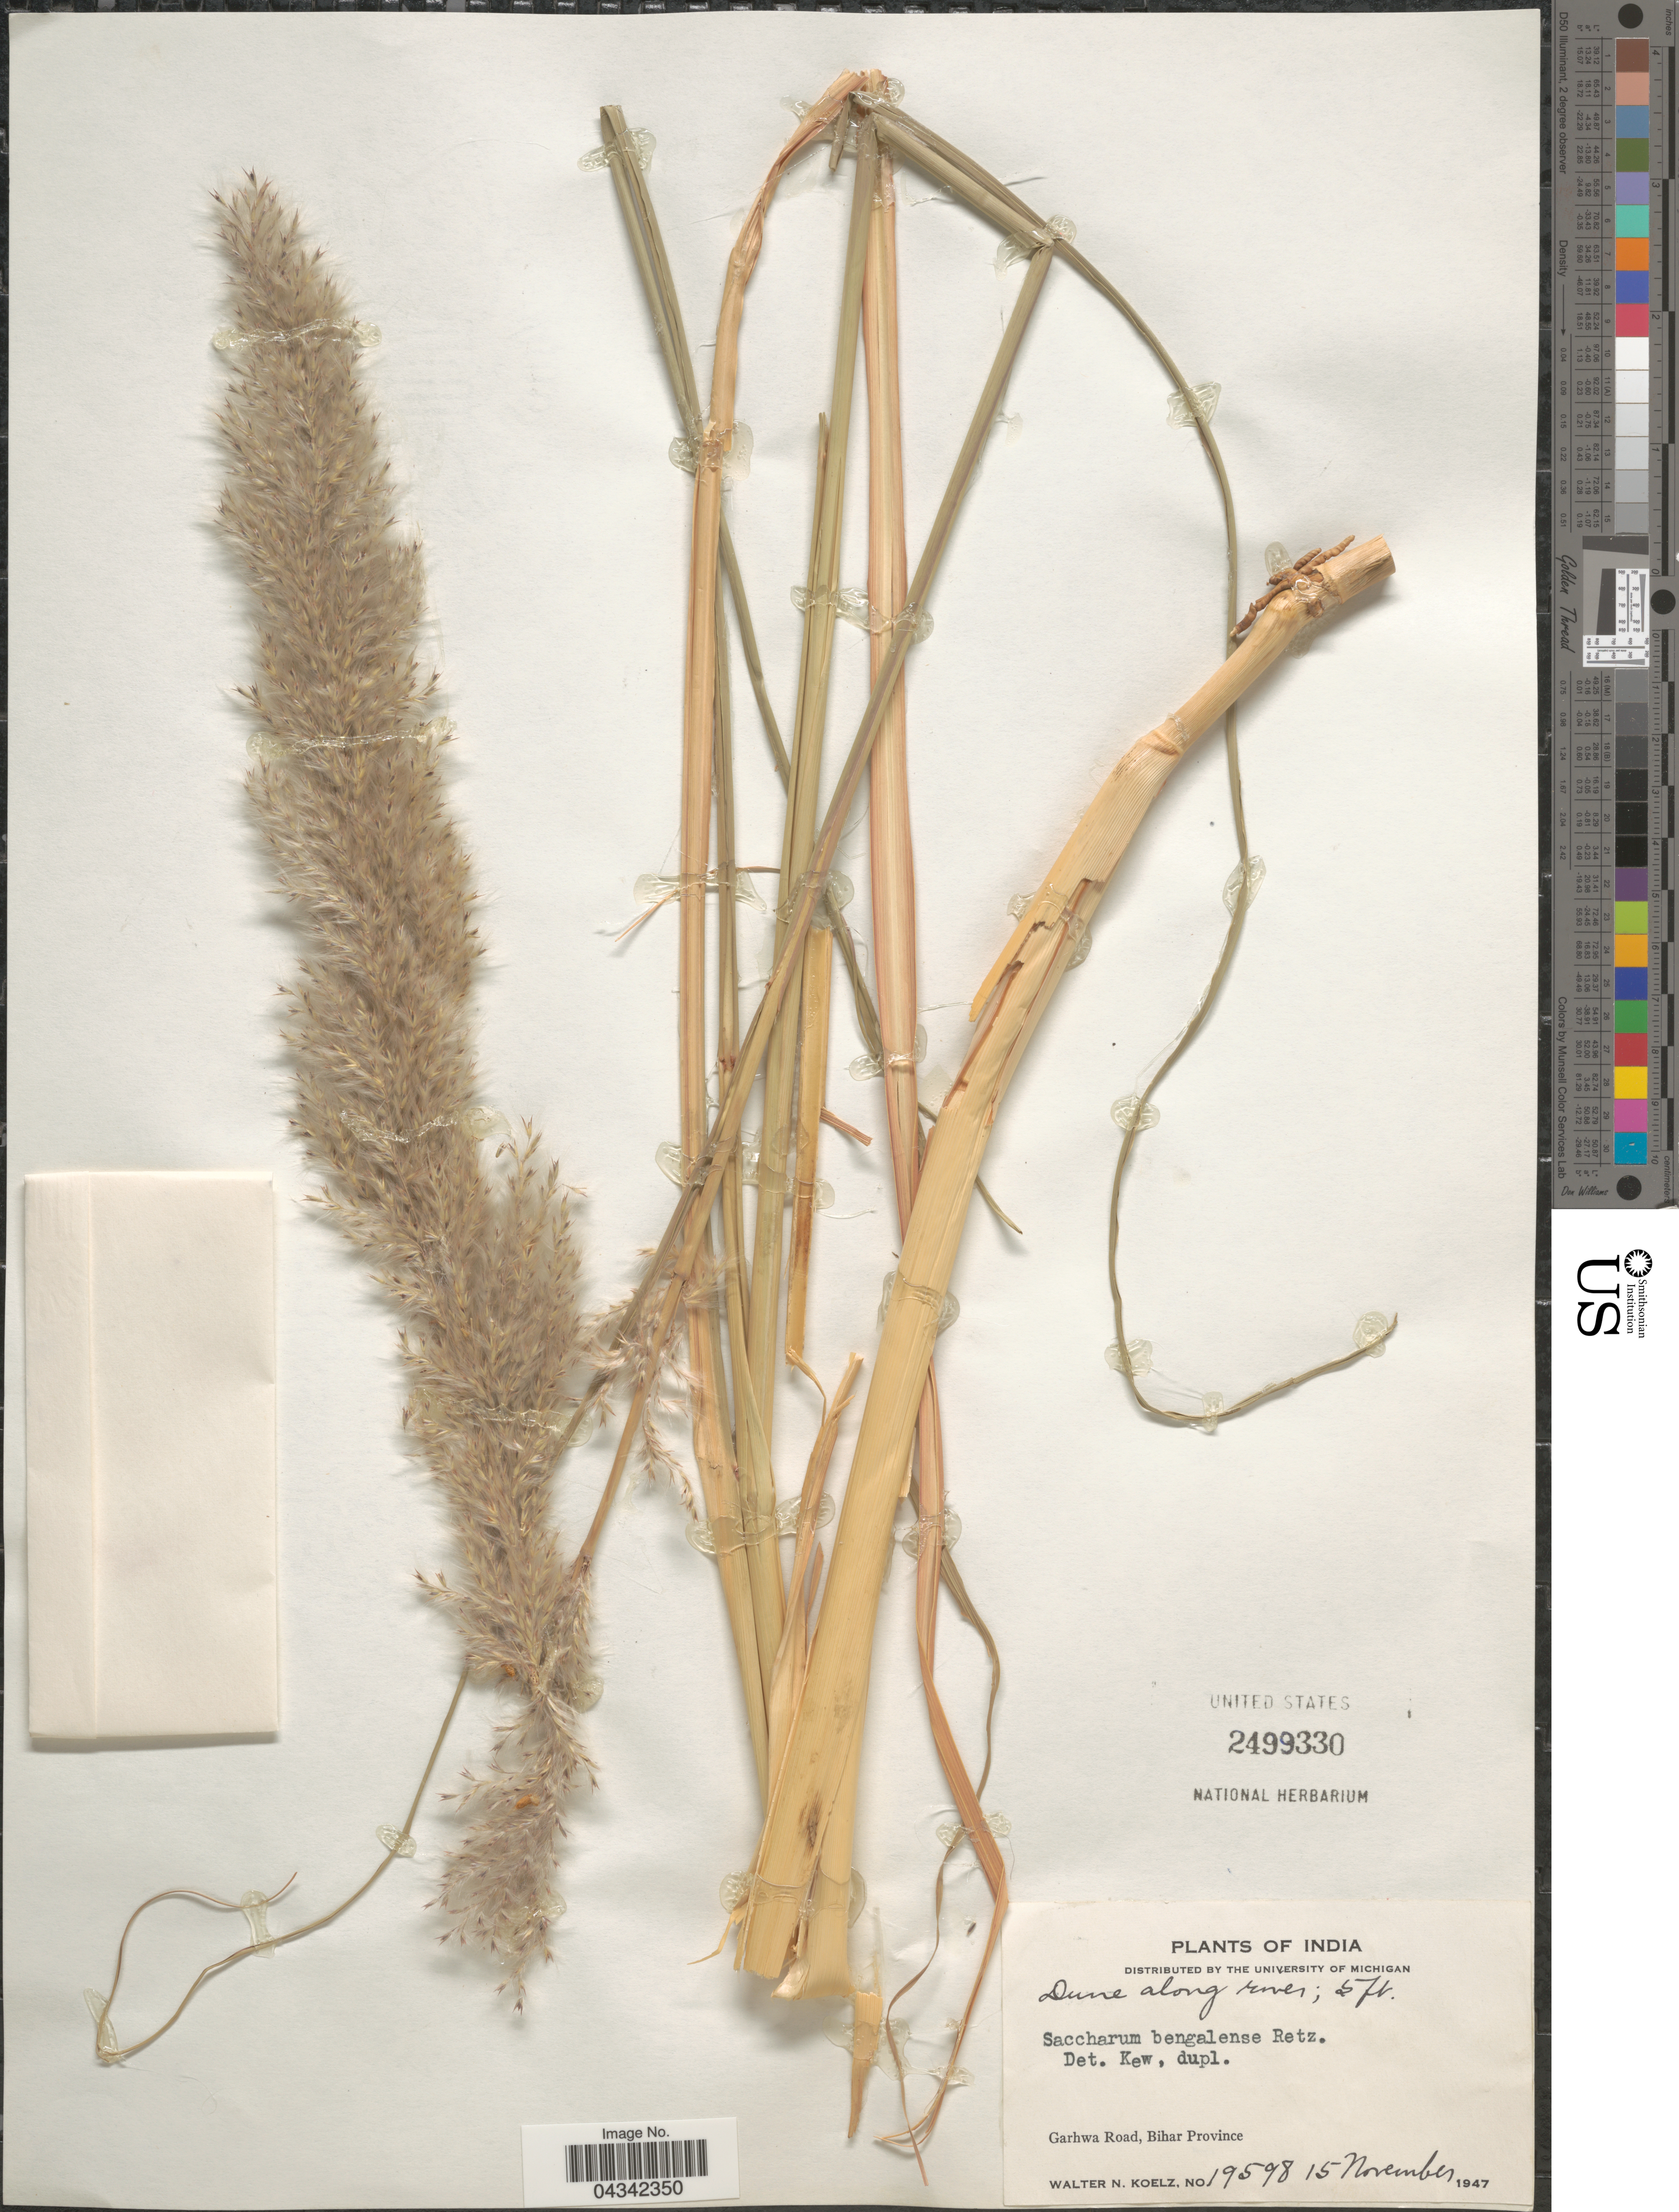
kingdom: Plantae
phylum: Tracheophyta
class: Liliopsida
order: Poales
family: Poaceae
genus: Tripidium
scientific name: Tripidium bengalense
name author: (Retz.) H. Scholz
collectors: W. N. Koelz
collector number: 19598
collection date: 1947-11-15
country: India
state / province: Bihar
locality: Garhwa Road.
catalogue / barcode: US 2499330